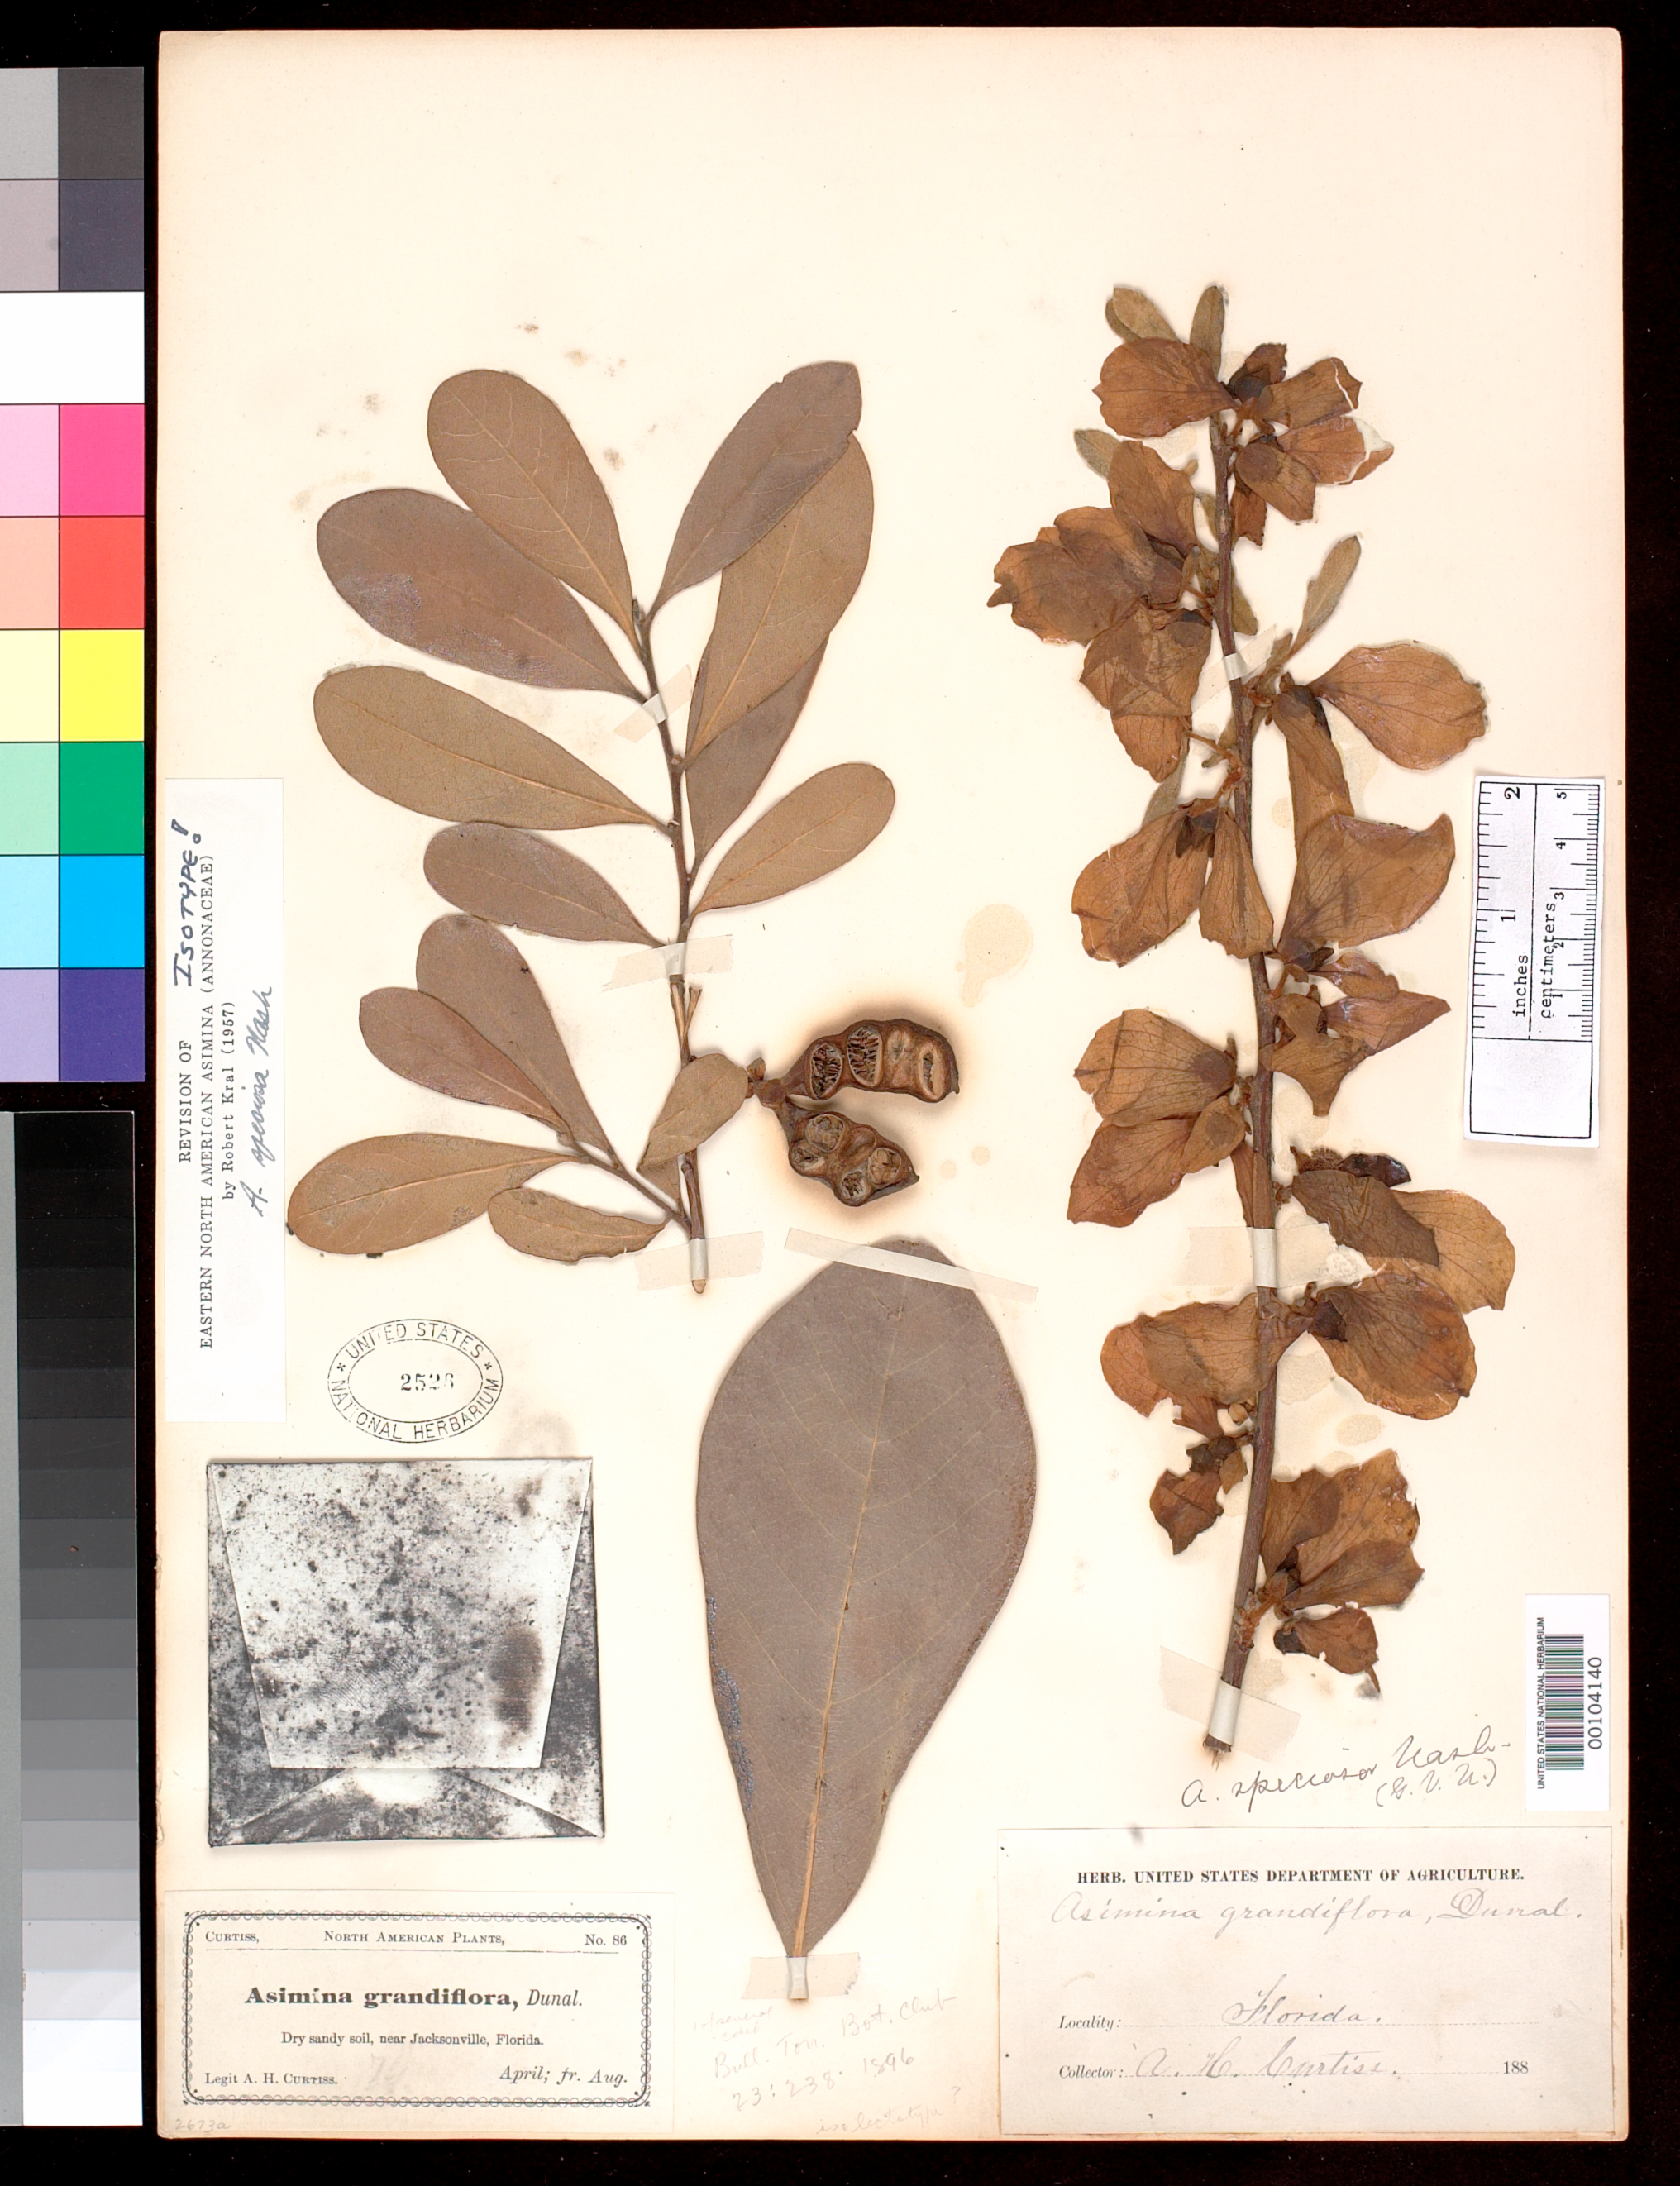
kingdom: Plantae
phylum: Tracheophyta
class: Magnoliopsida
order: Magnoliales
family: Annonaceae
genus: Asimina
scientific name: Asimina speciosa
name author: Nash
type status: Isolectotype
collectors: A. H. Curtiss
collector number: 86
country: United States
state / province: Florida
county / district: Duval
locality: Jacksonville.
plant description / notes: This sheet annotated and cited as "isotype" by Kral. Sheet apparently mounted with specimens collected at different times: April (flowering), August (fruiting). Unclear which element is isolectotype (lectotype at NY is ambiguous).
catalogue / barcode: US 2526